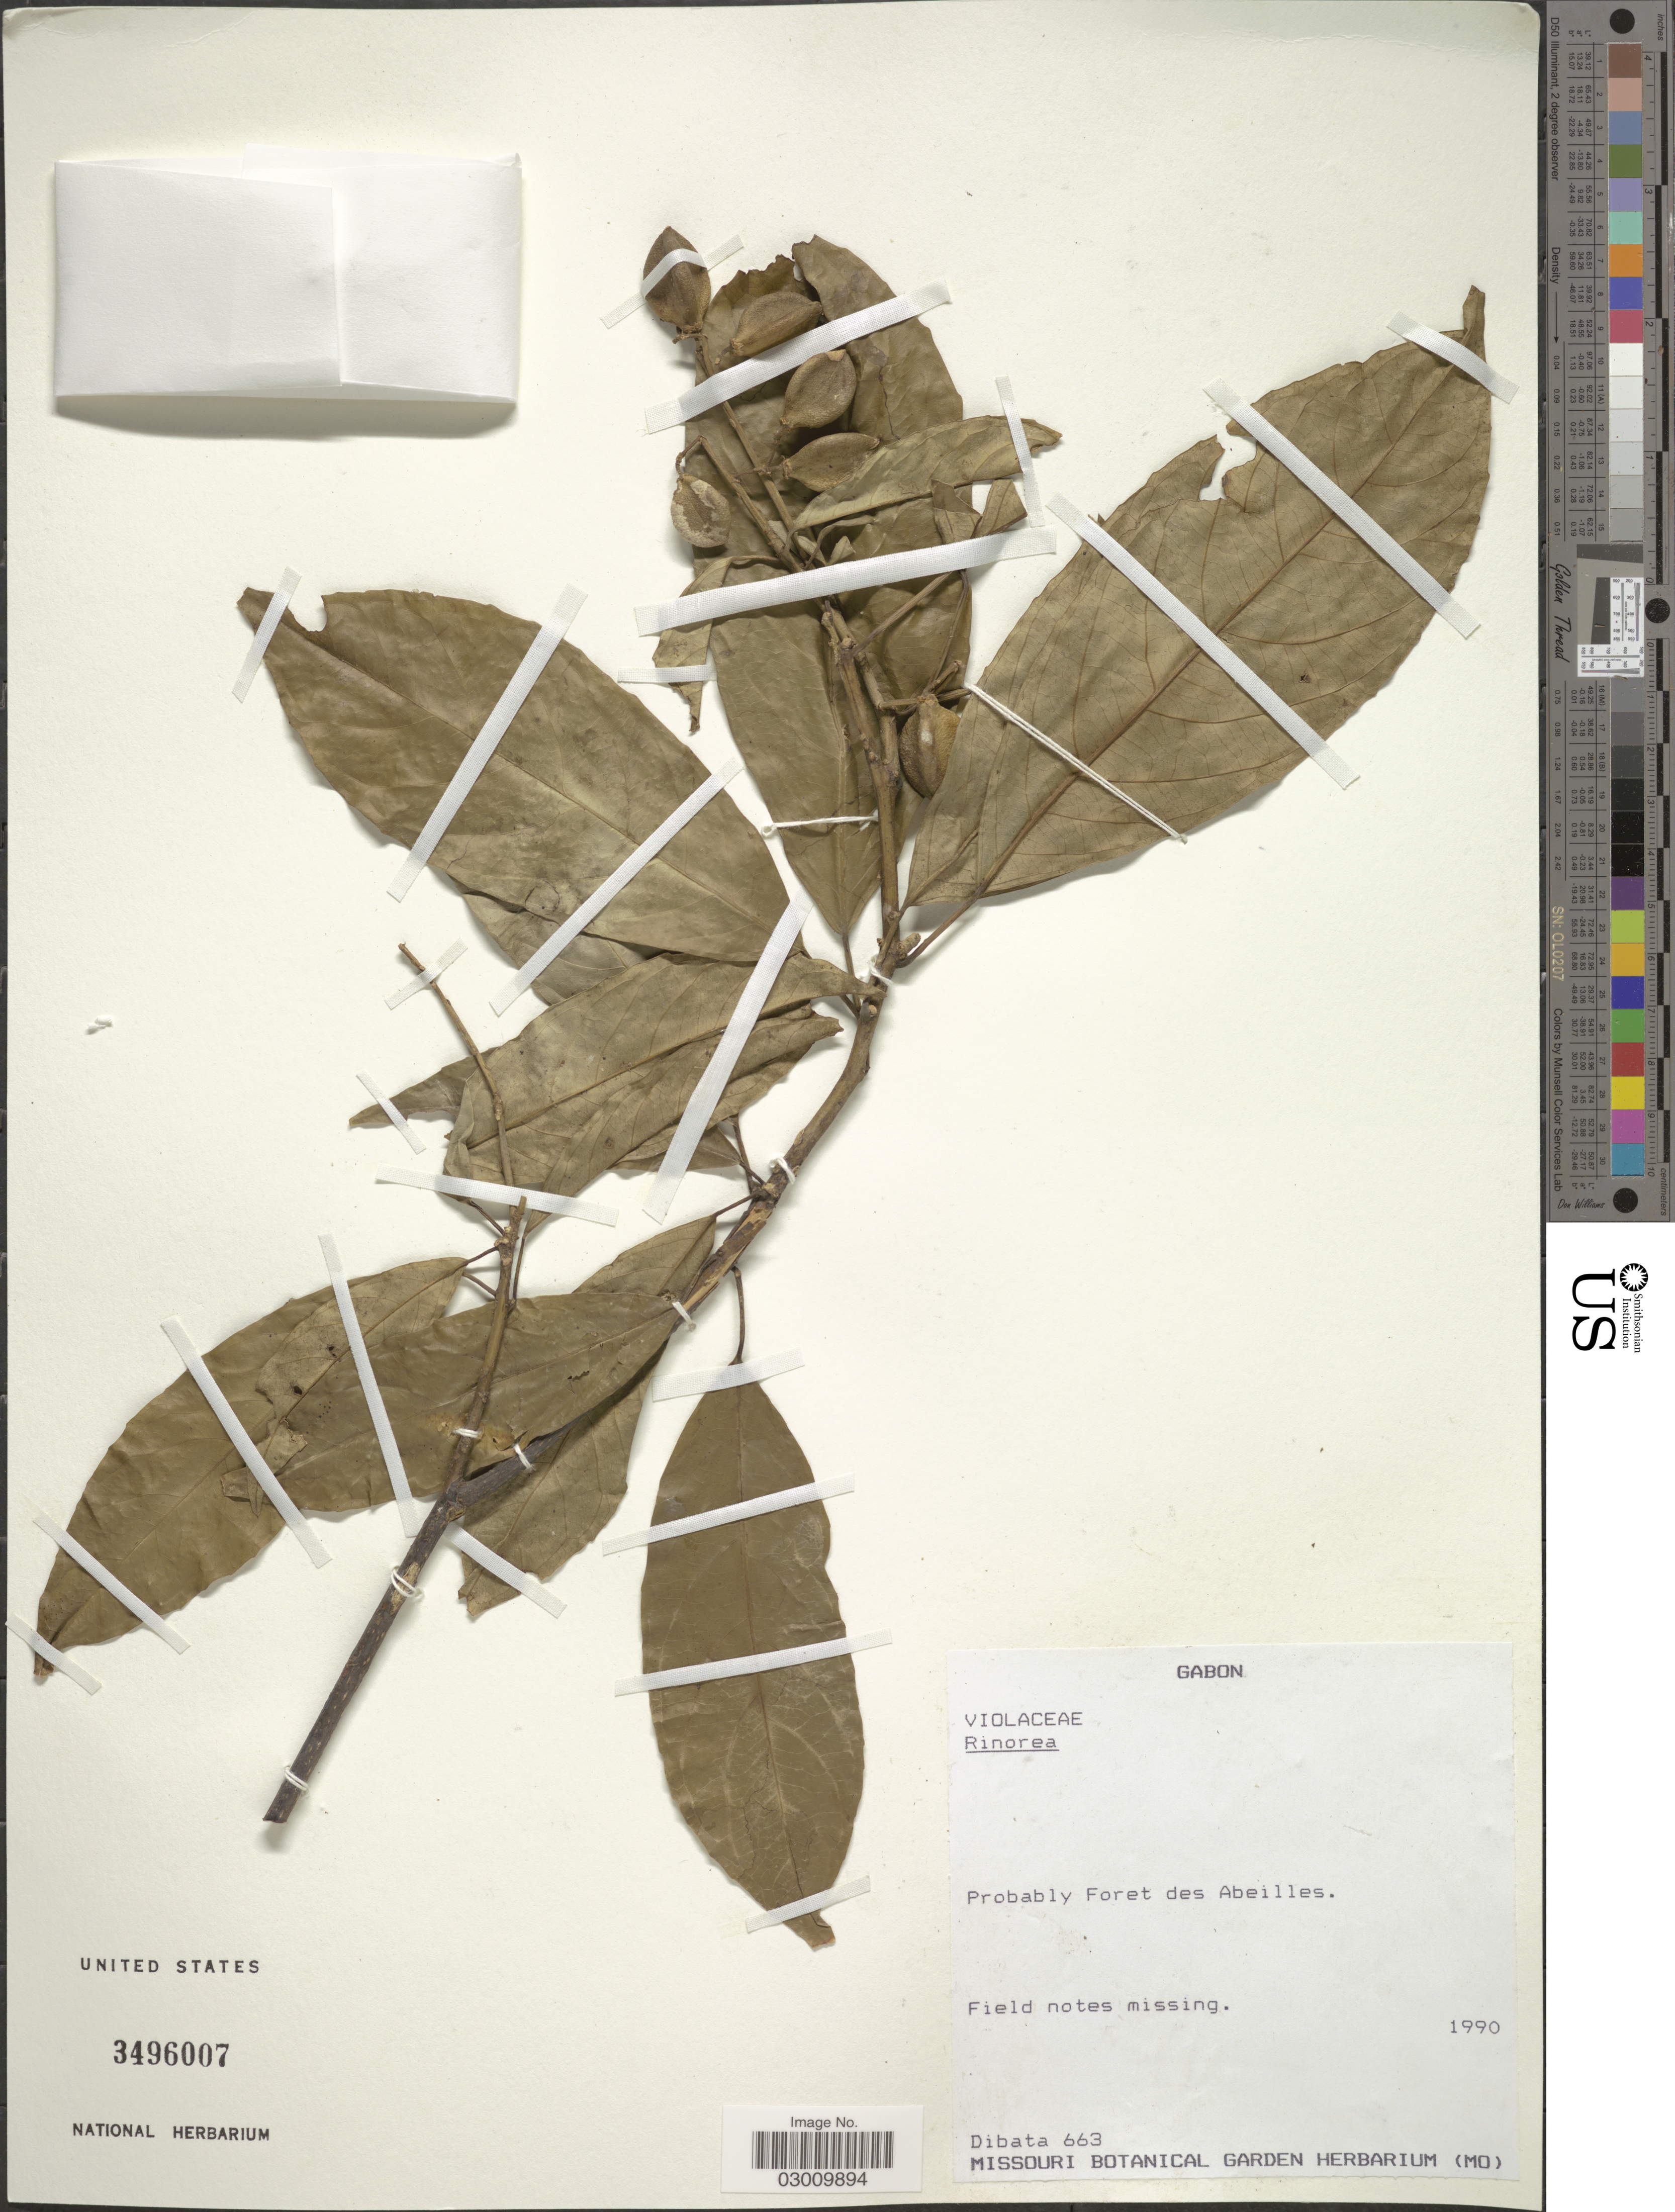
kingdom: Plantae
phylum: Tracheophyta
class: Magnoliopsida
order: Malpighiales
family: Violaceae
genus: Rinorea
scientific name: Rinorea sp.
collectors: Dibata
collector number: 663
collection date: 1990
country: Gabon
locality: Probably Forest des Abeilles.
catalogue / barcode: US 3496007